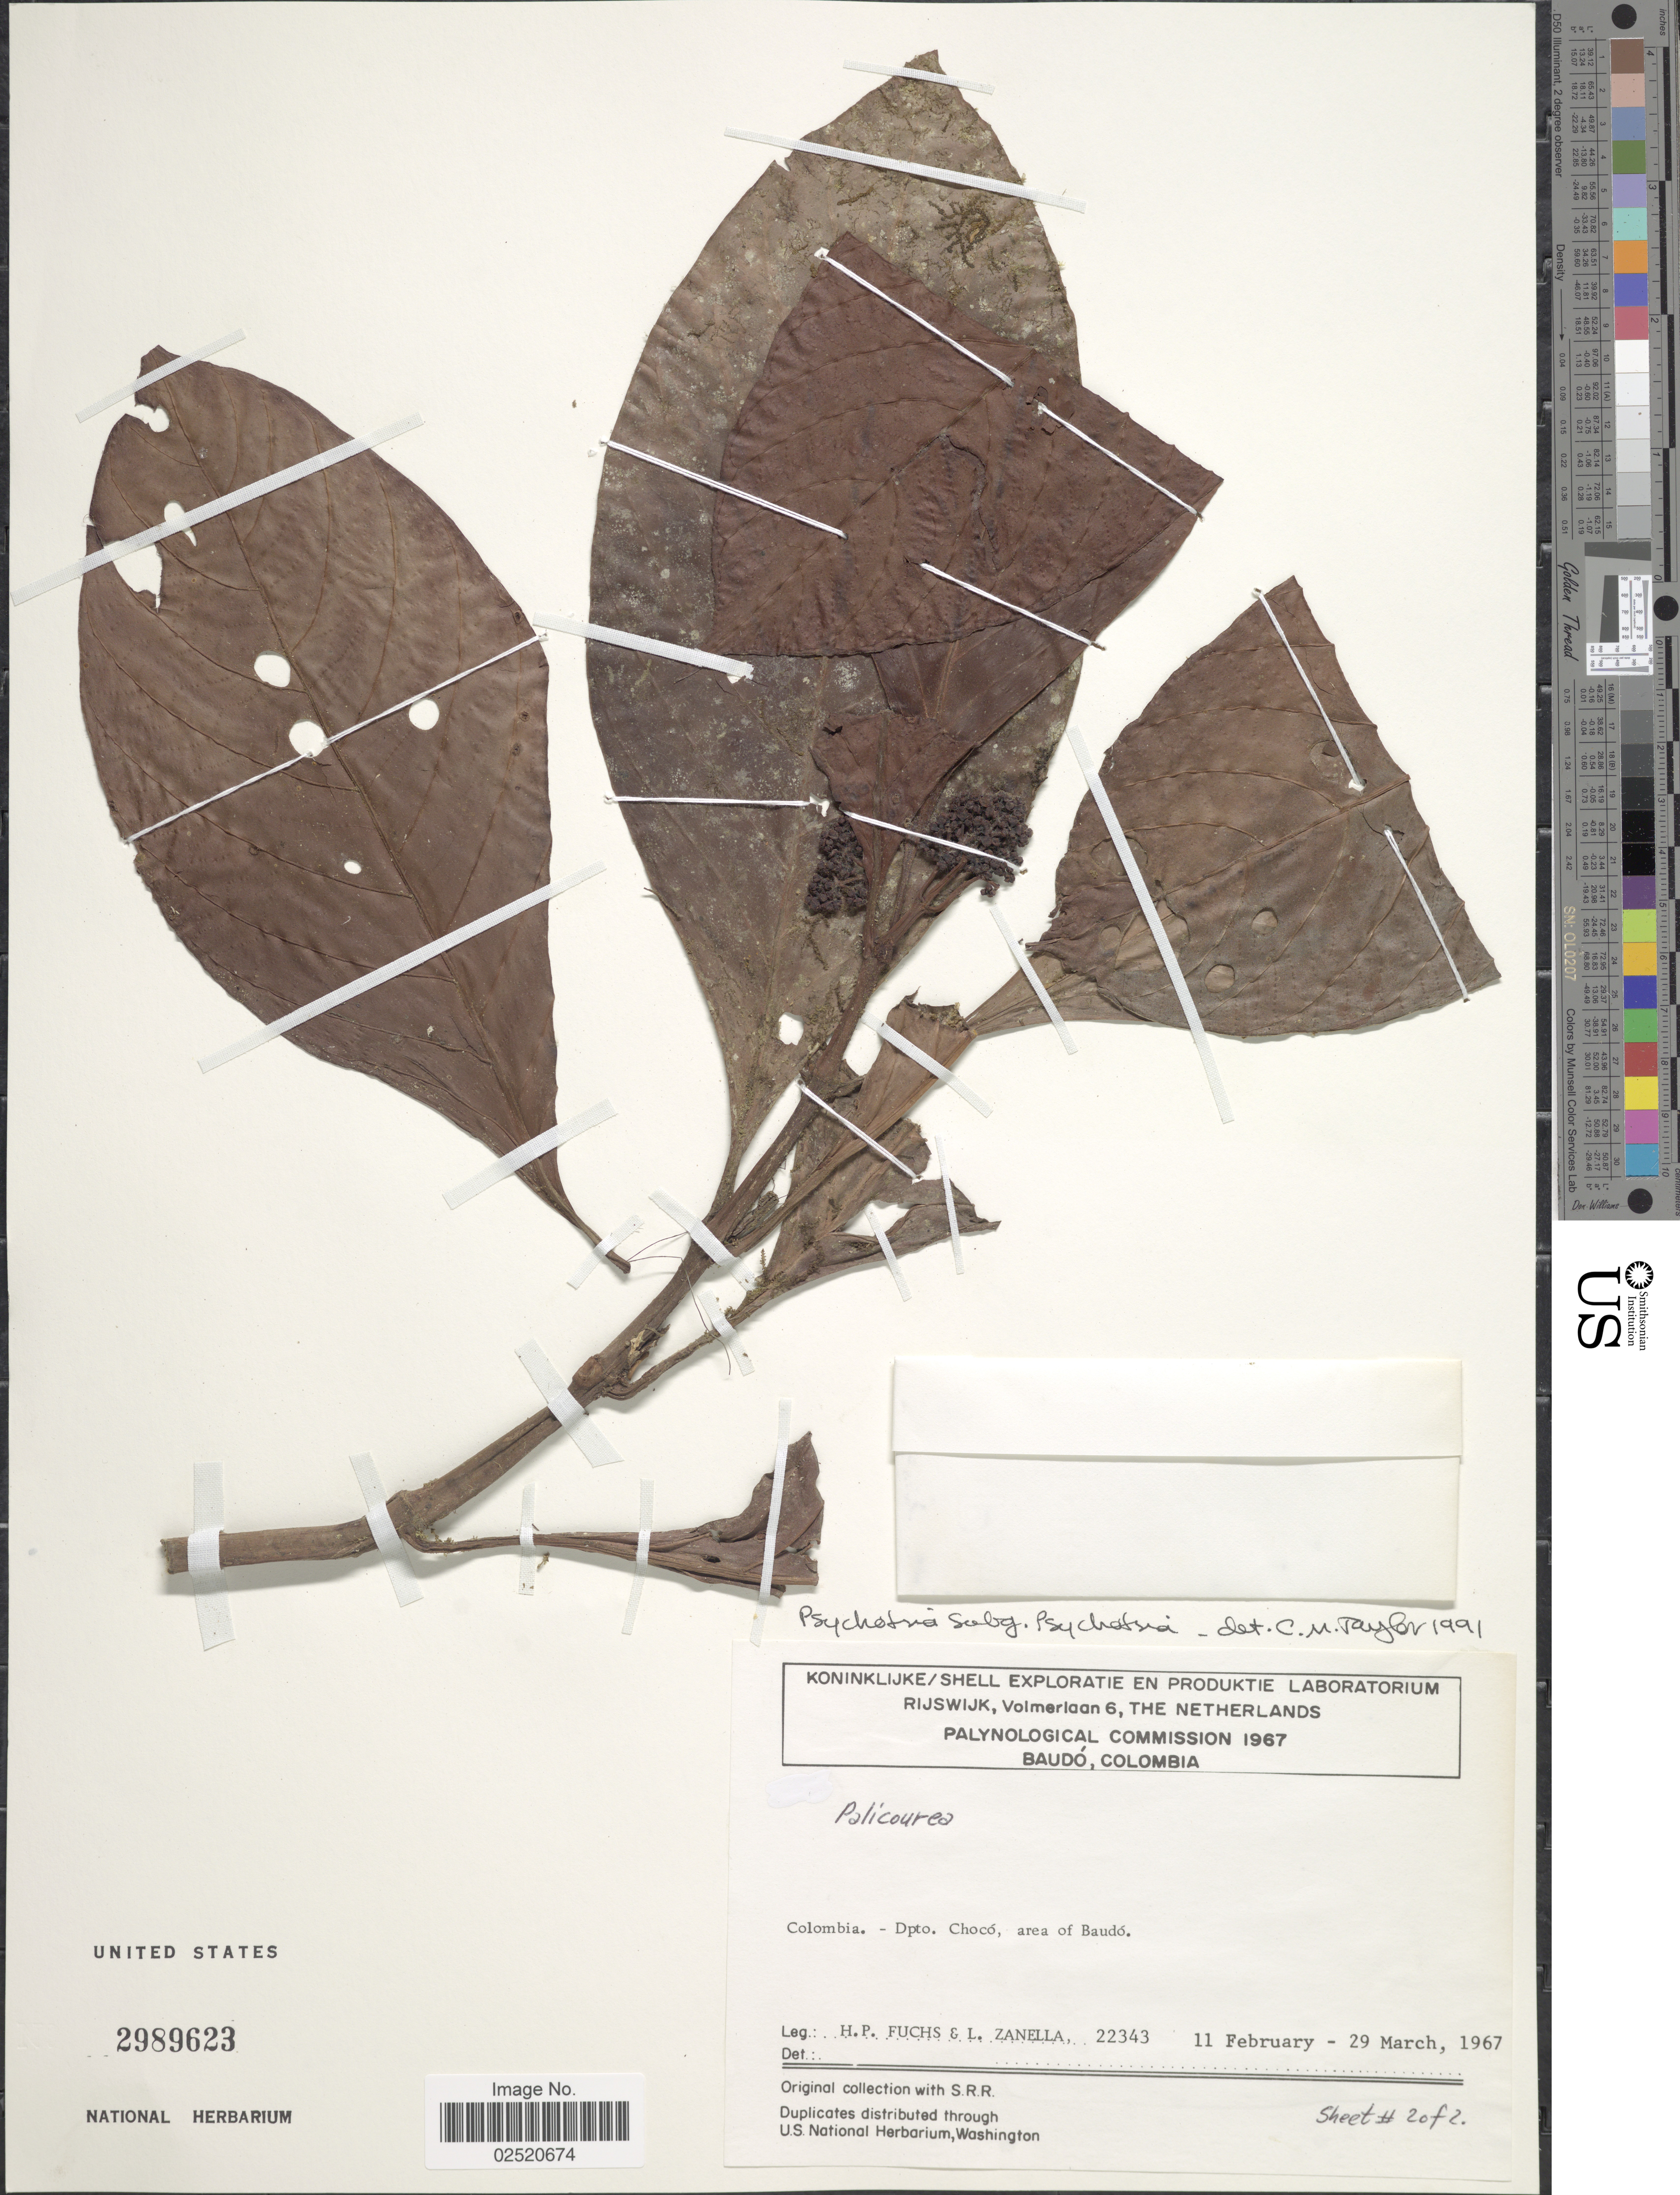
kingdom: Plantae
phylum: Tracheophyta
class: Magnoliopsida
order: Gentianales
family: Rubiaceae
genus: Psychotria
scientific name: Psychotria sp.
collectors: H. P. Fuchs & L. Zanella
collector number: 22343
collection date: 1967-02-11/1967-03-29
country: Colombia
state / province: Chocó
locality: Area of Baudó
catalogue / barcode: US 2989623